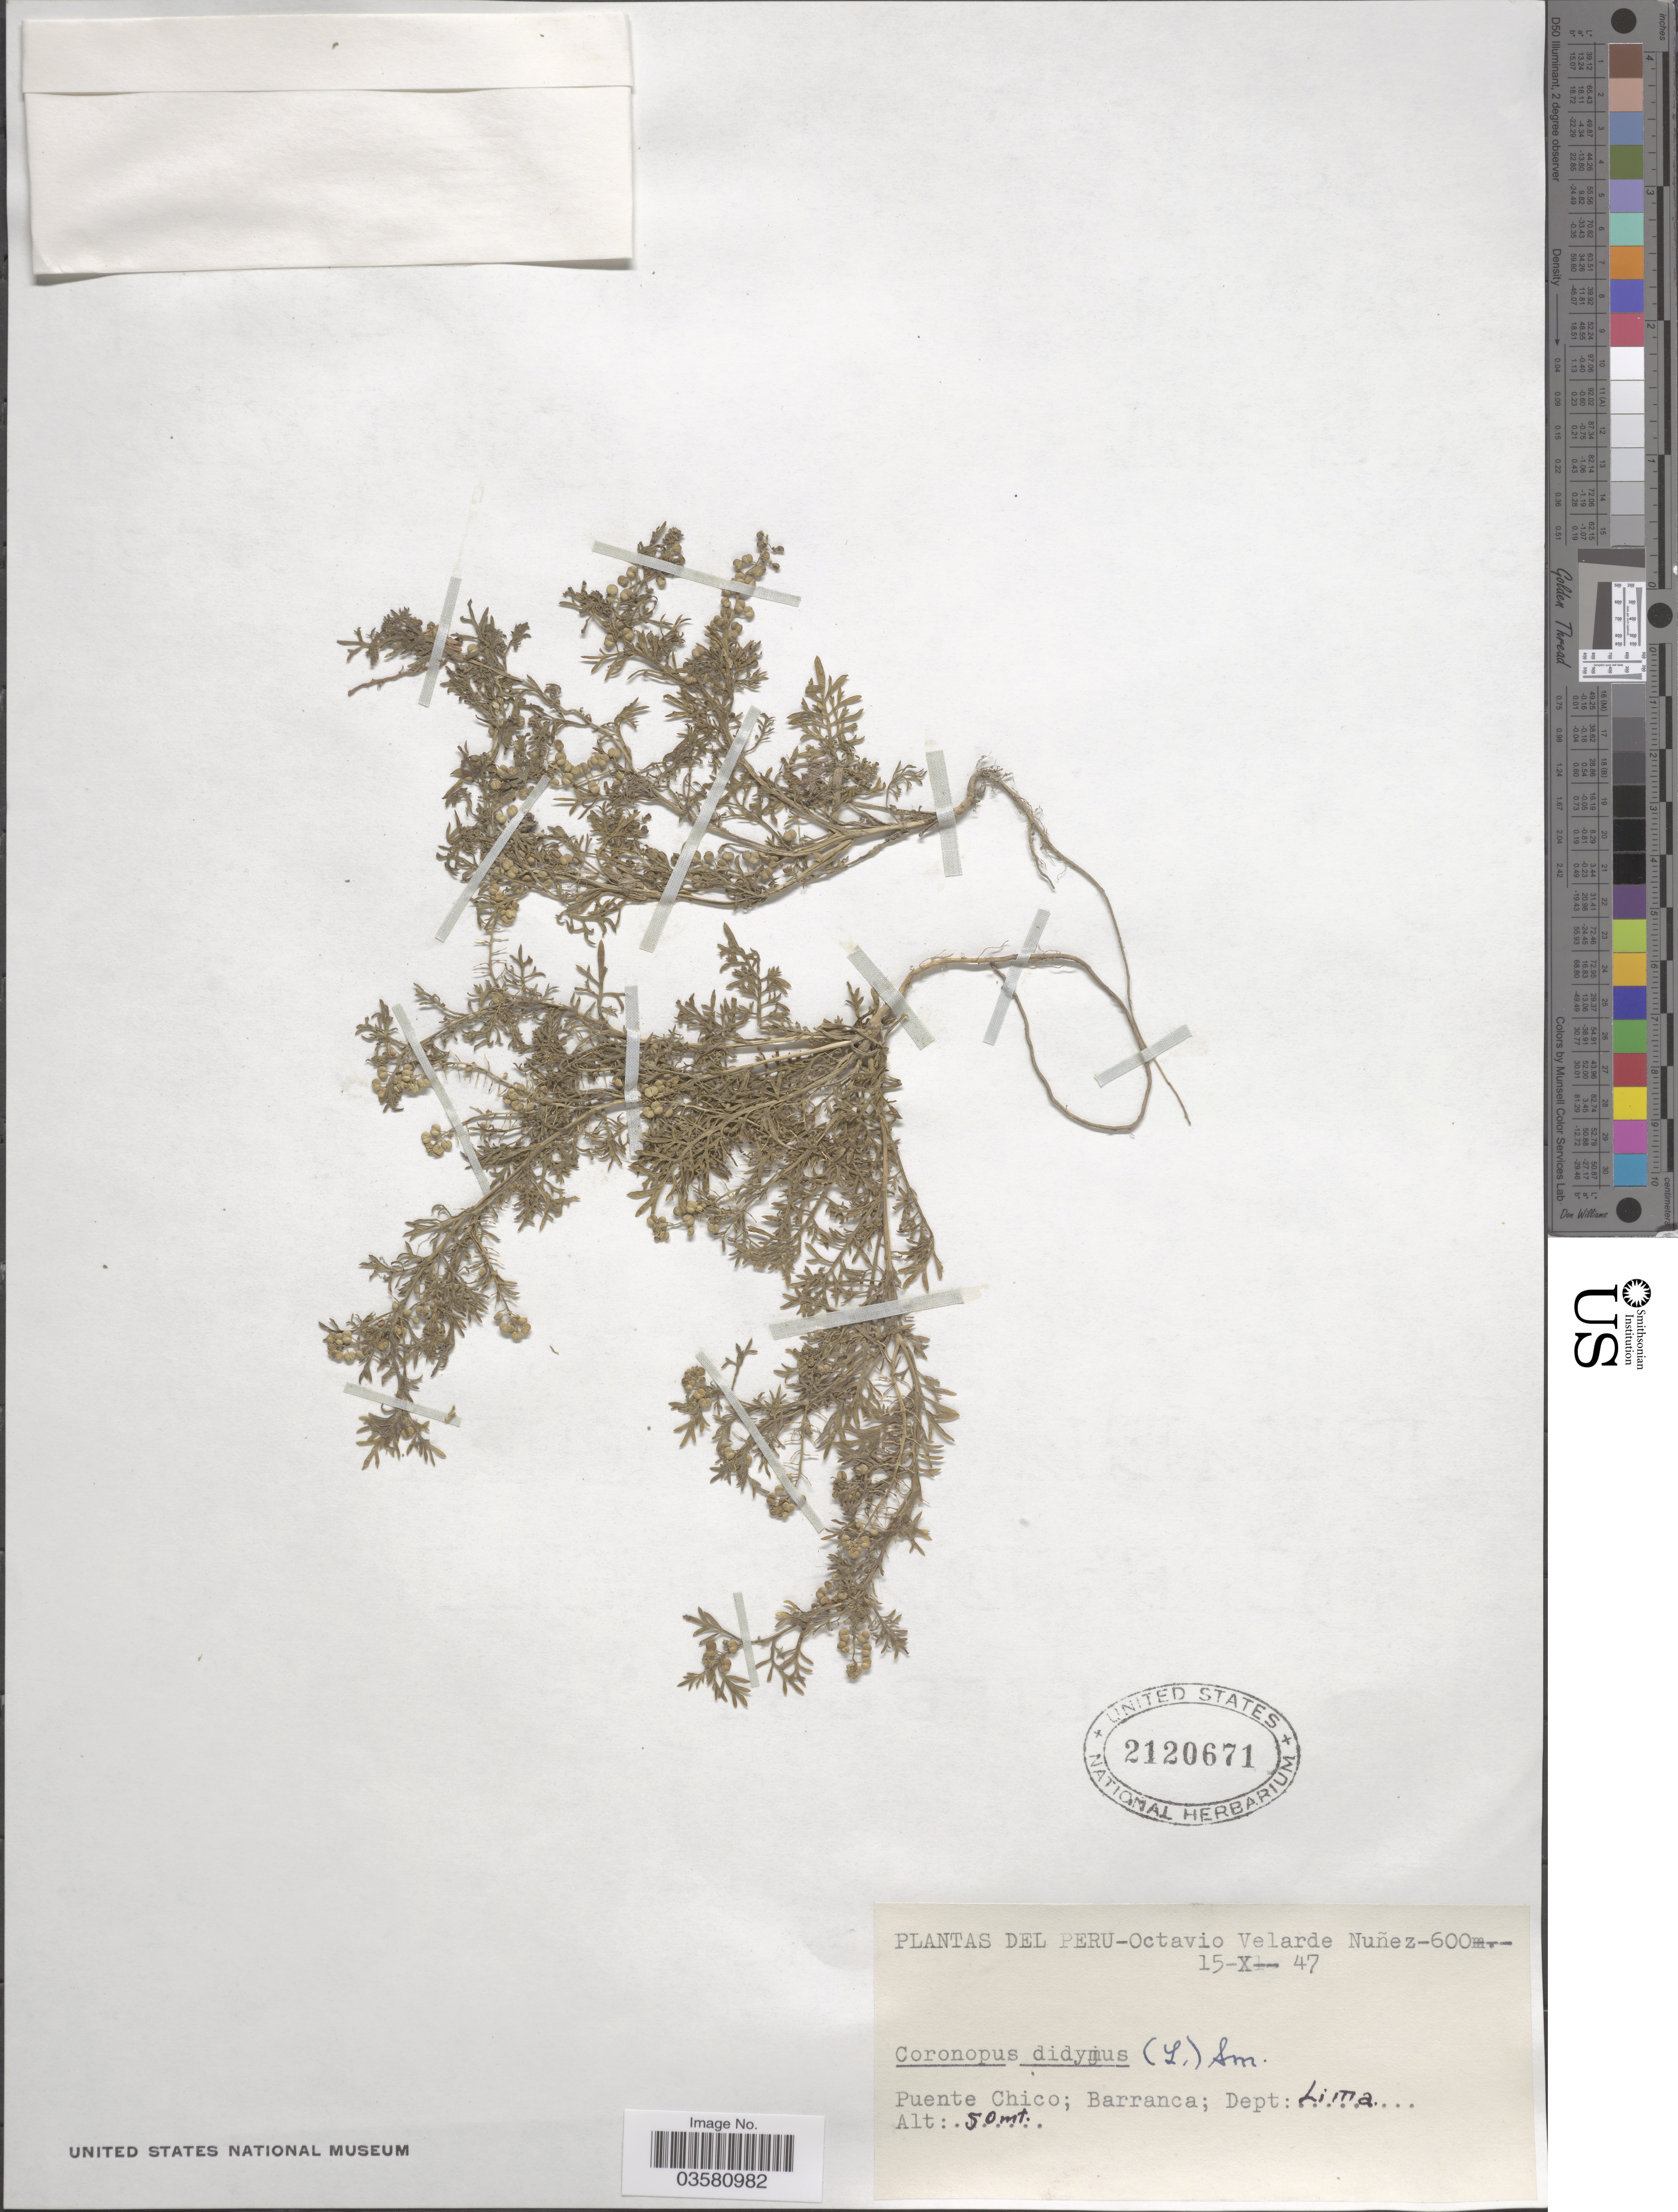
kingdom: Plantae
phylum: Tracheophyta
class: Magnoliopsida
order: Brassicales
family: Brassicaceae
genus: Lepidium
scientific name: Lepidium didymum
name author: L.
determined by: Strong, M. T., (US), Smithsonian Institution - National Museum of Natural History (UNITED STATES)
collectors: O. Velarde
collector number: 600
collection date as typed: Transcribed d/m/y: 15/10/47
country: Peru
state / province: Lima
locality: Puente Chico; Barranca; Dept. Lima.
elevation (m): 50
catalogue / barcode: US 2120671